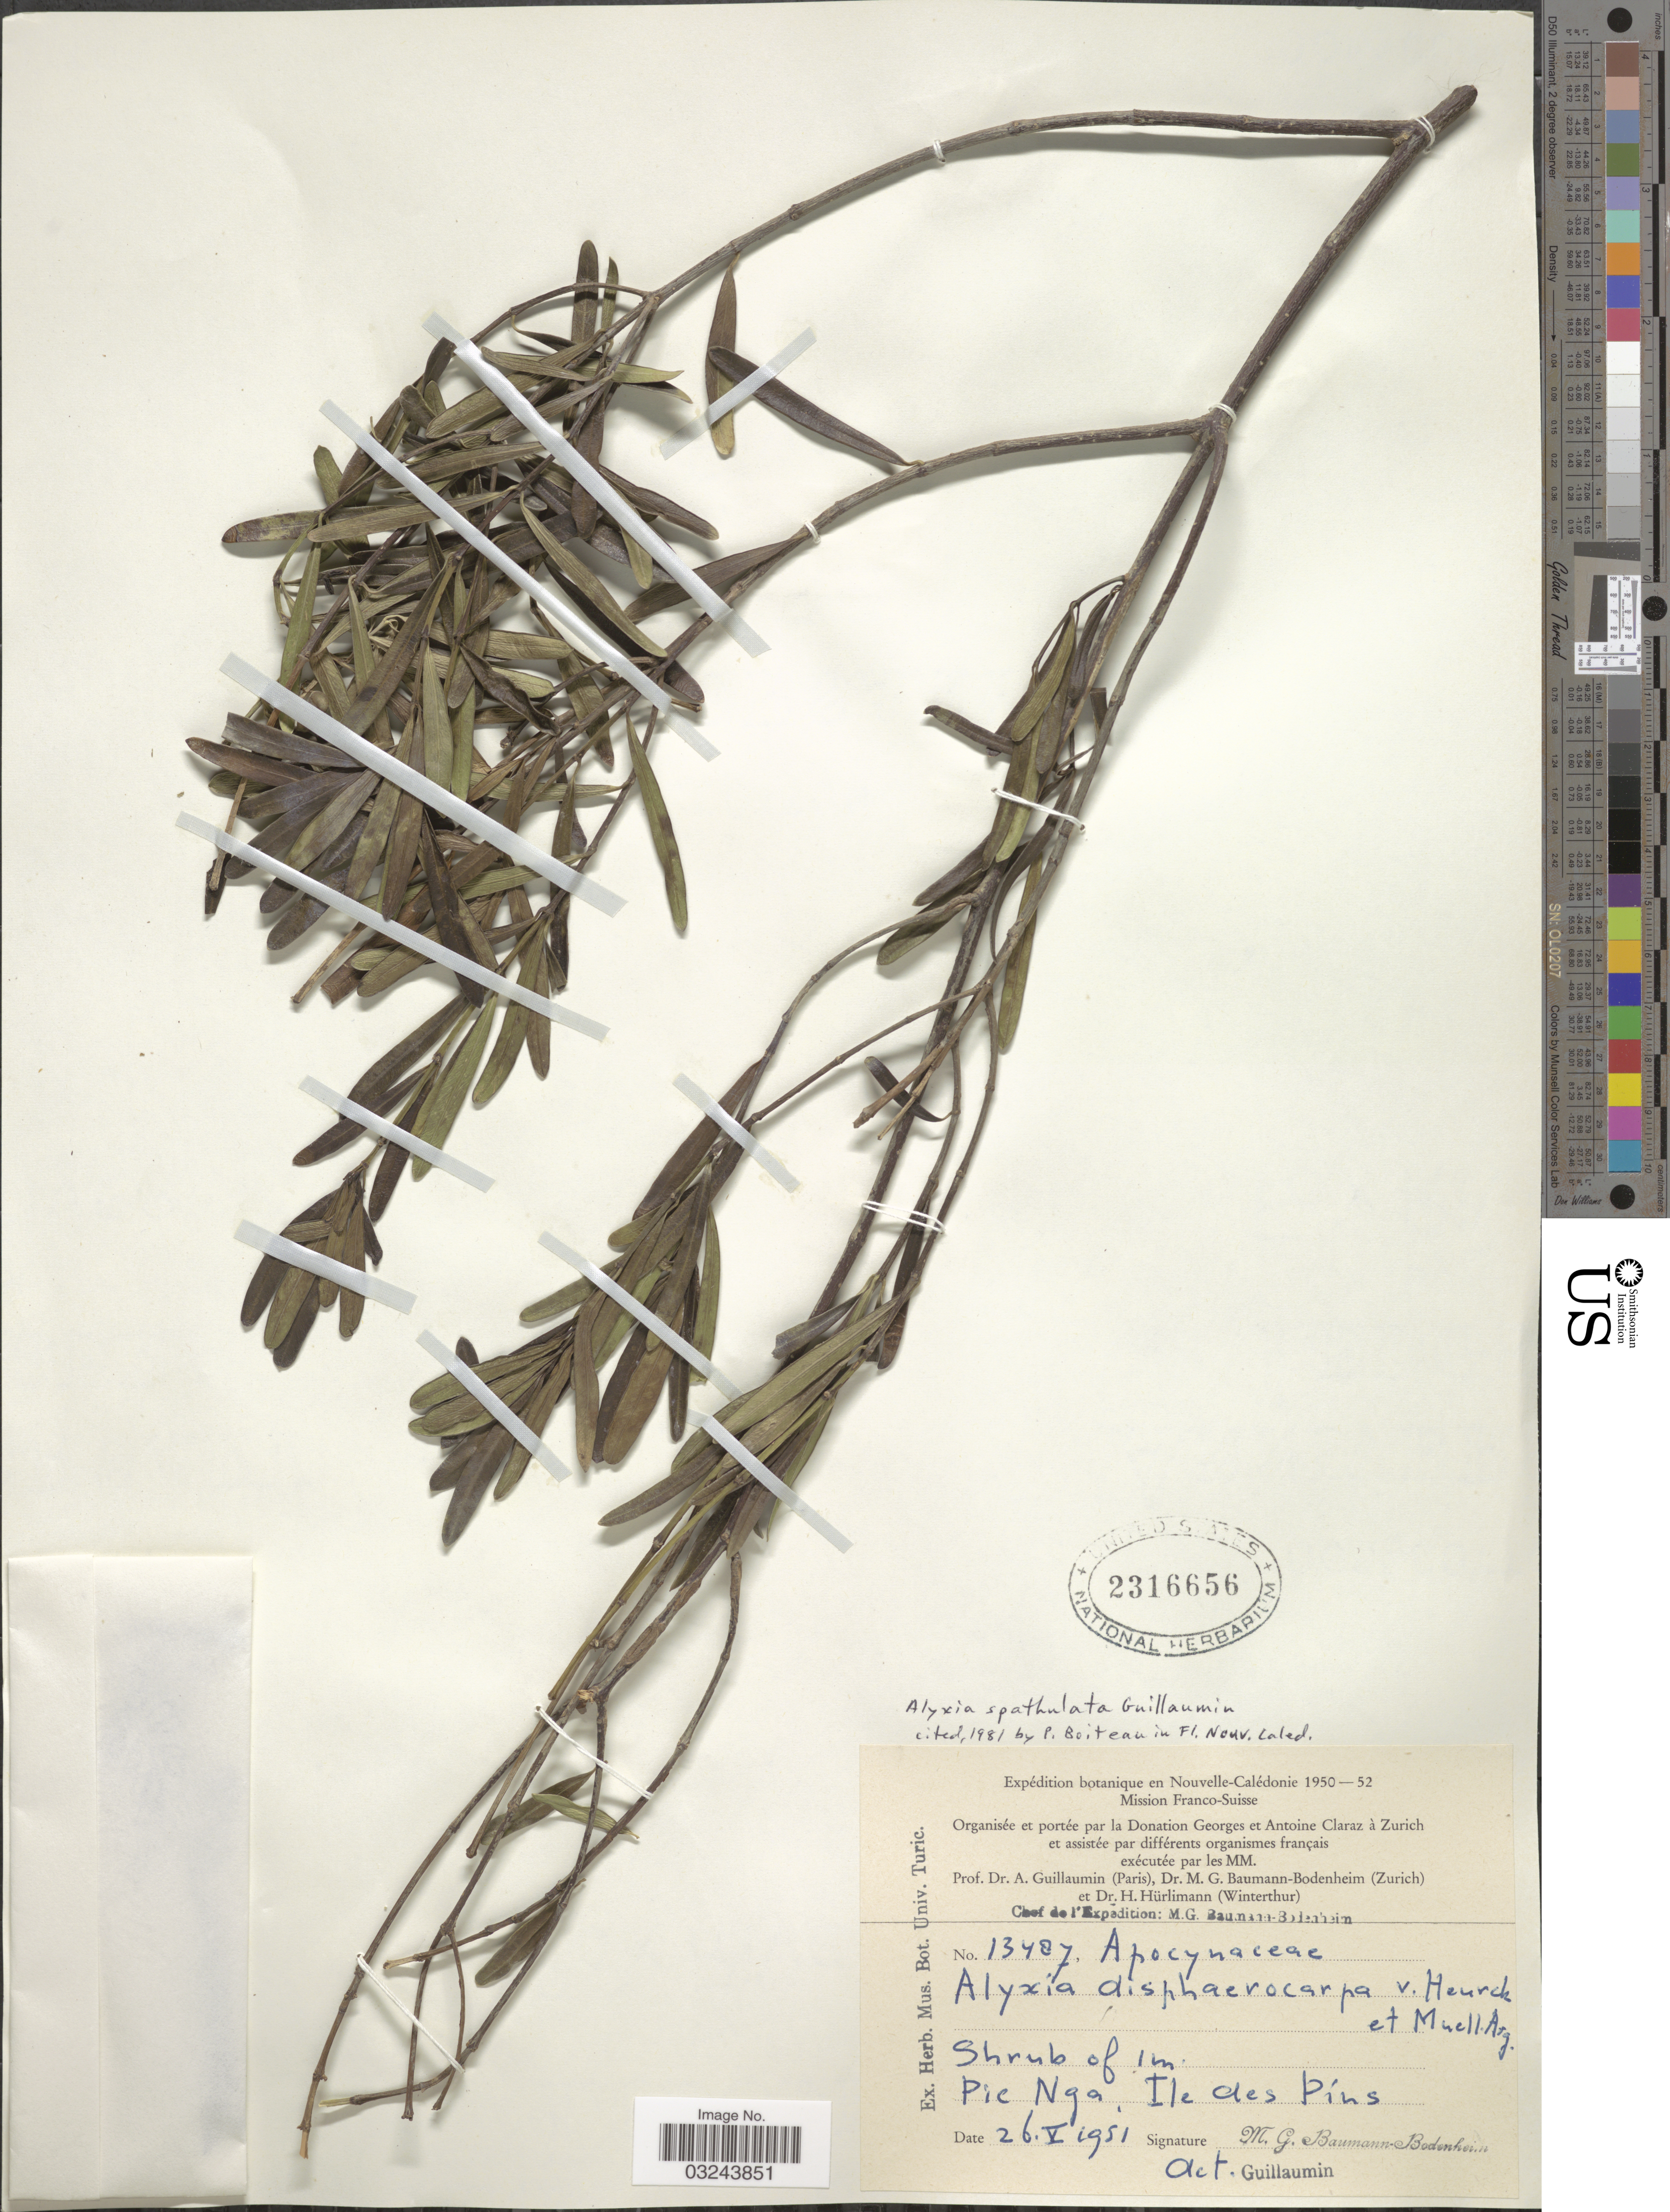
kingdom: Plantae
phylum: Tracheophyta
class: Magnoliopsida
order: Gentianales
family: Apocynaceae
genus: Alyxia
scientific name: Alyxia spathulata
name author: Guillaumin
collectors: M. G. Baumann-Bodenheim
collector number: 13487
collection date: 1951-05-26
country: New Caledonia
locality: Nouvelle-Calédonie. Pic Nga. Ile des Pins.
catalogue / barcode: US 2316656